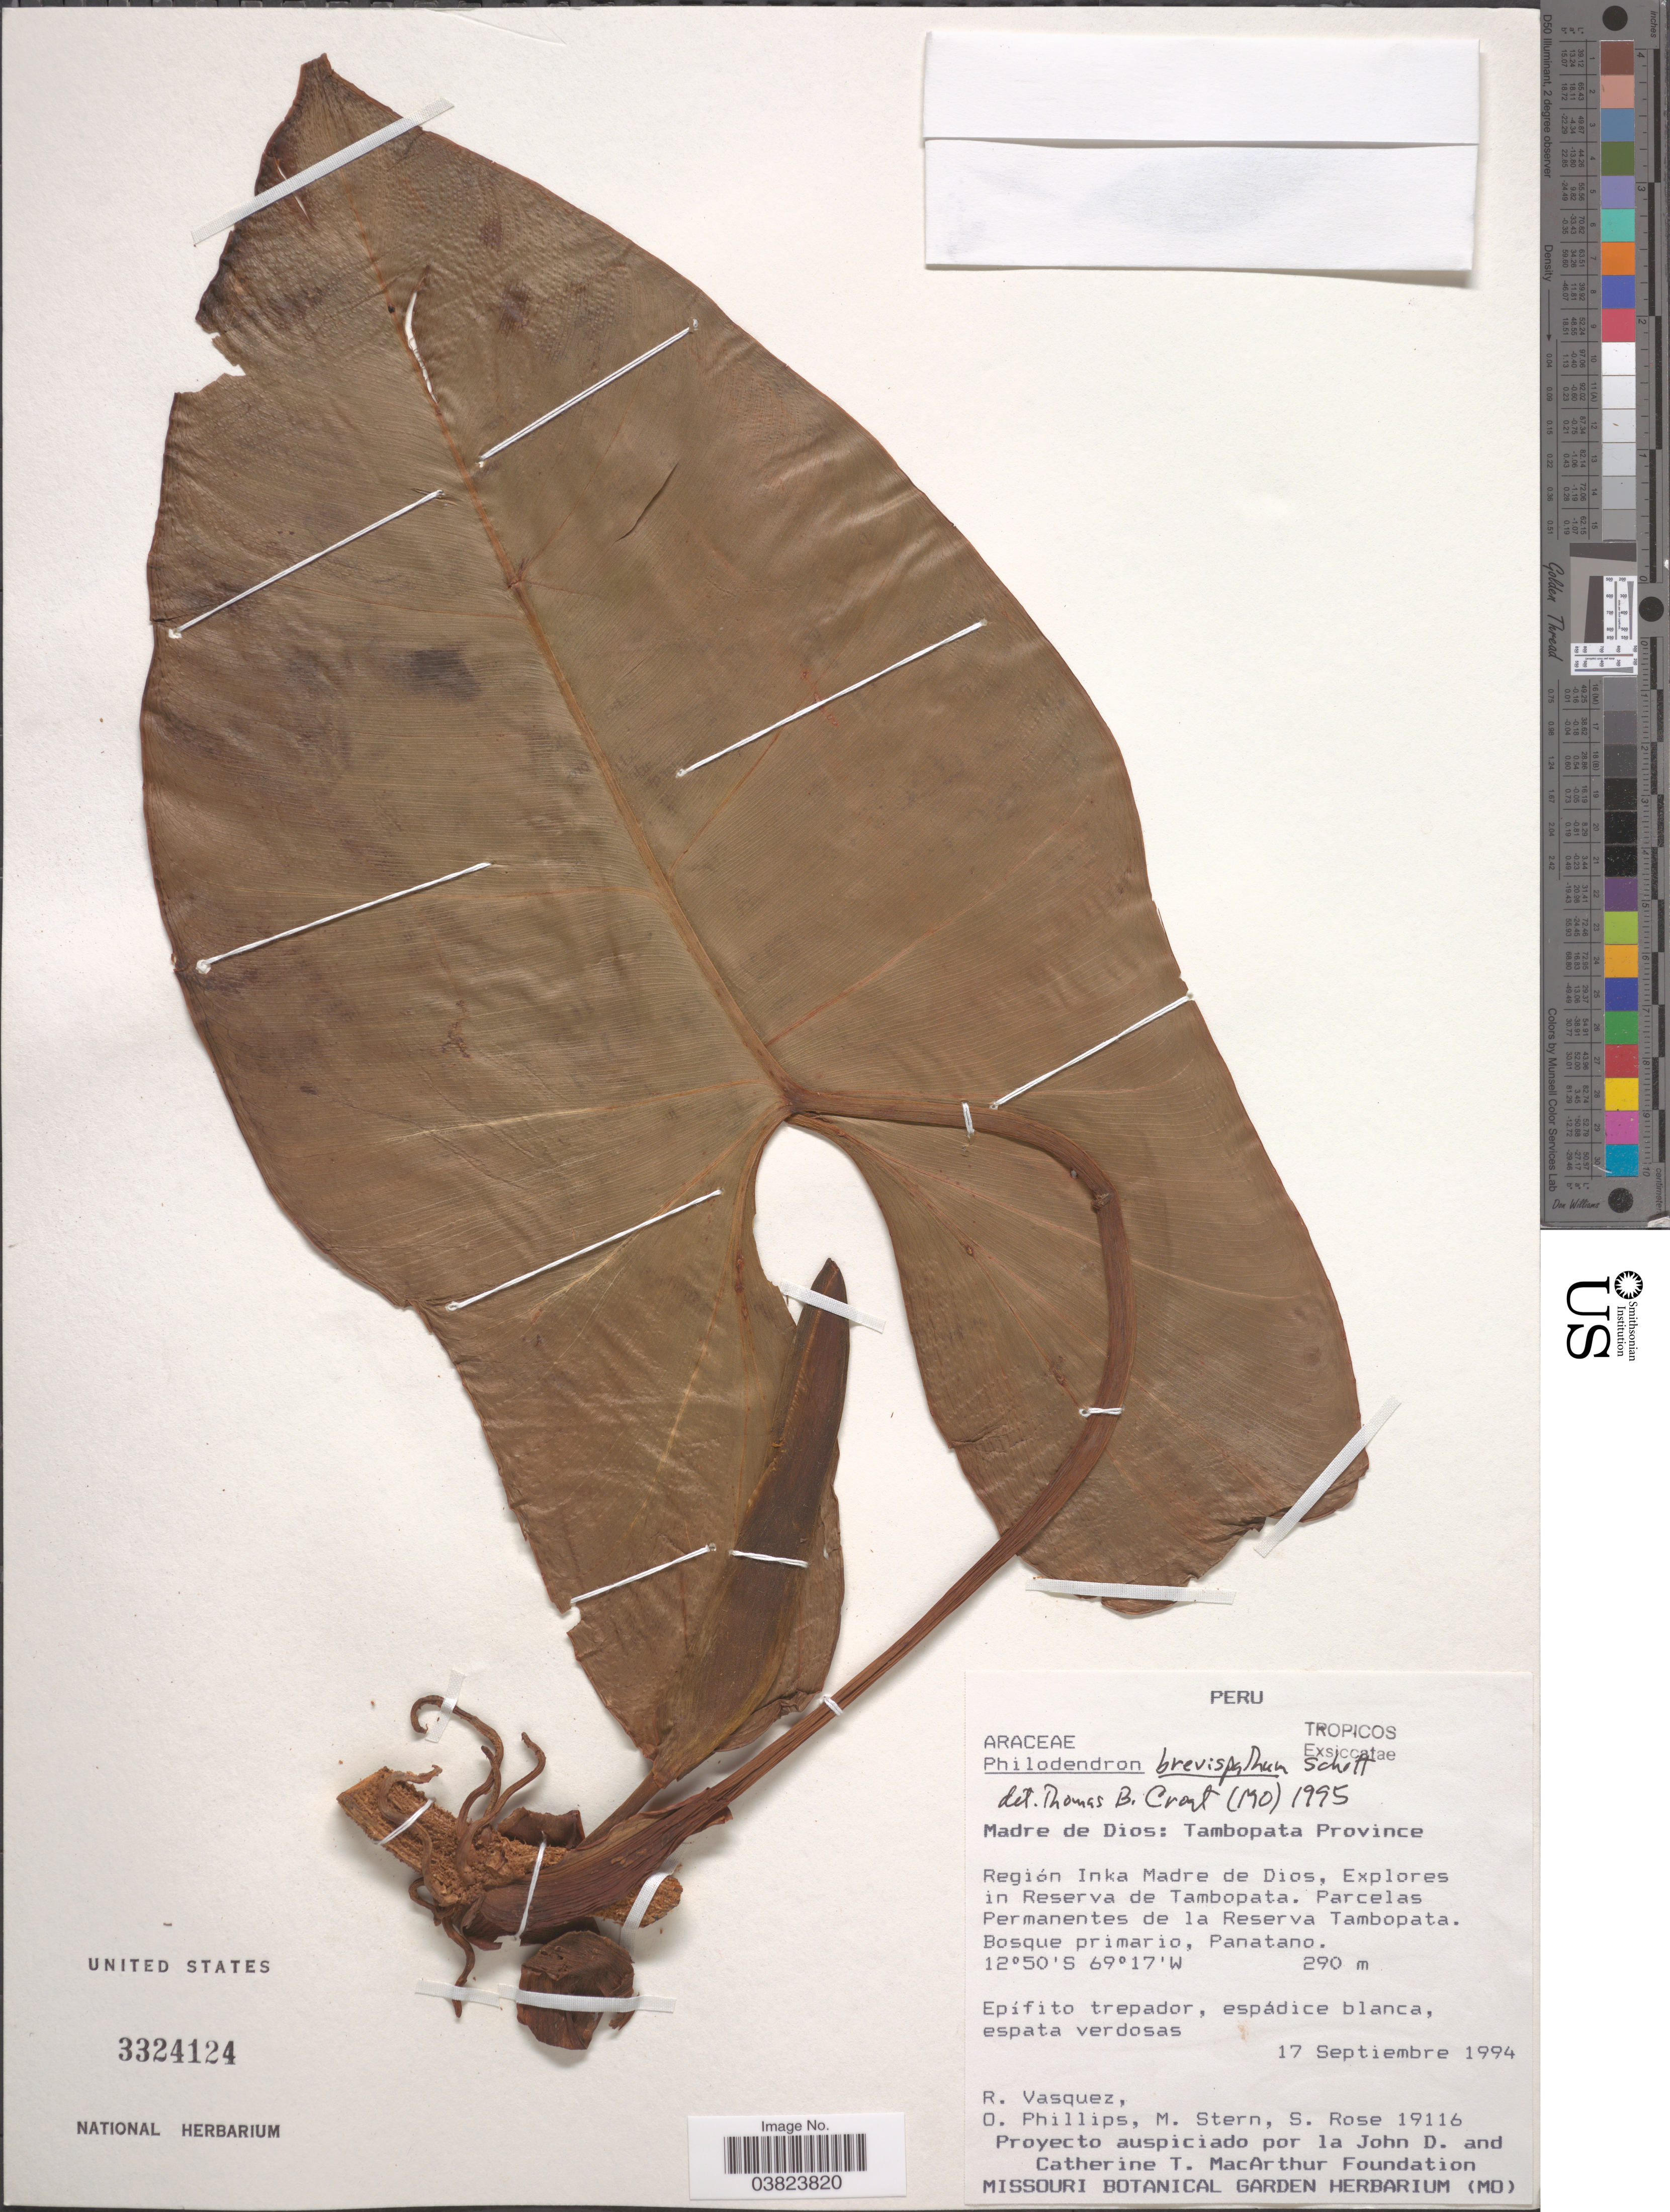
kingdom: Plantae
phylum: Tracheophyta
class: Liliopsida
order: Alismatales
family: Araceae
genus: Philodendron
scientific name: Philodendron brevispathum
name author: Schott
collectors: R. Vasquez, O. Phillips, M. Stern & S. A. Rose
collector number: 19116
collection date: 1994-09-17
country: Peru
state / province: Madre de Dios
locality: Tambopata Province. Región Inka Madre de Dios, Explores in Reserva de Tambopata. Parcelas Permanentes de la Reserva Tambopata. Bosque primario, Panatano.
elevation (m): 290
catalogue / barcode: US 3324124